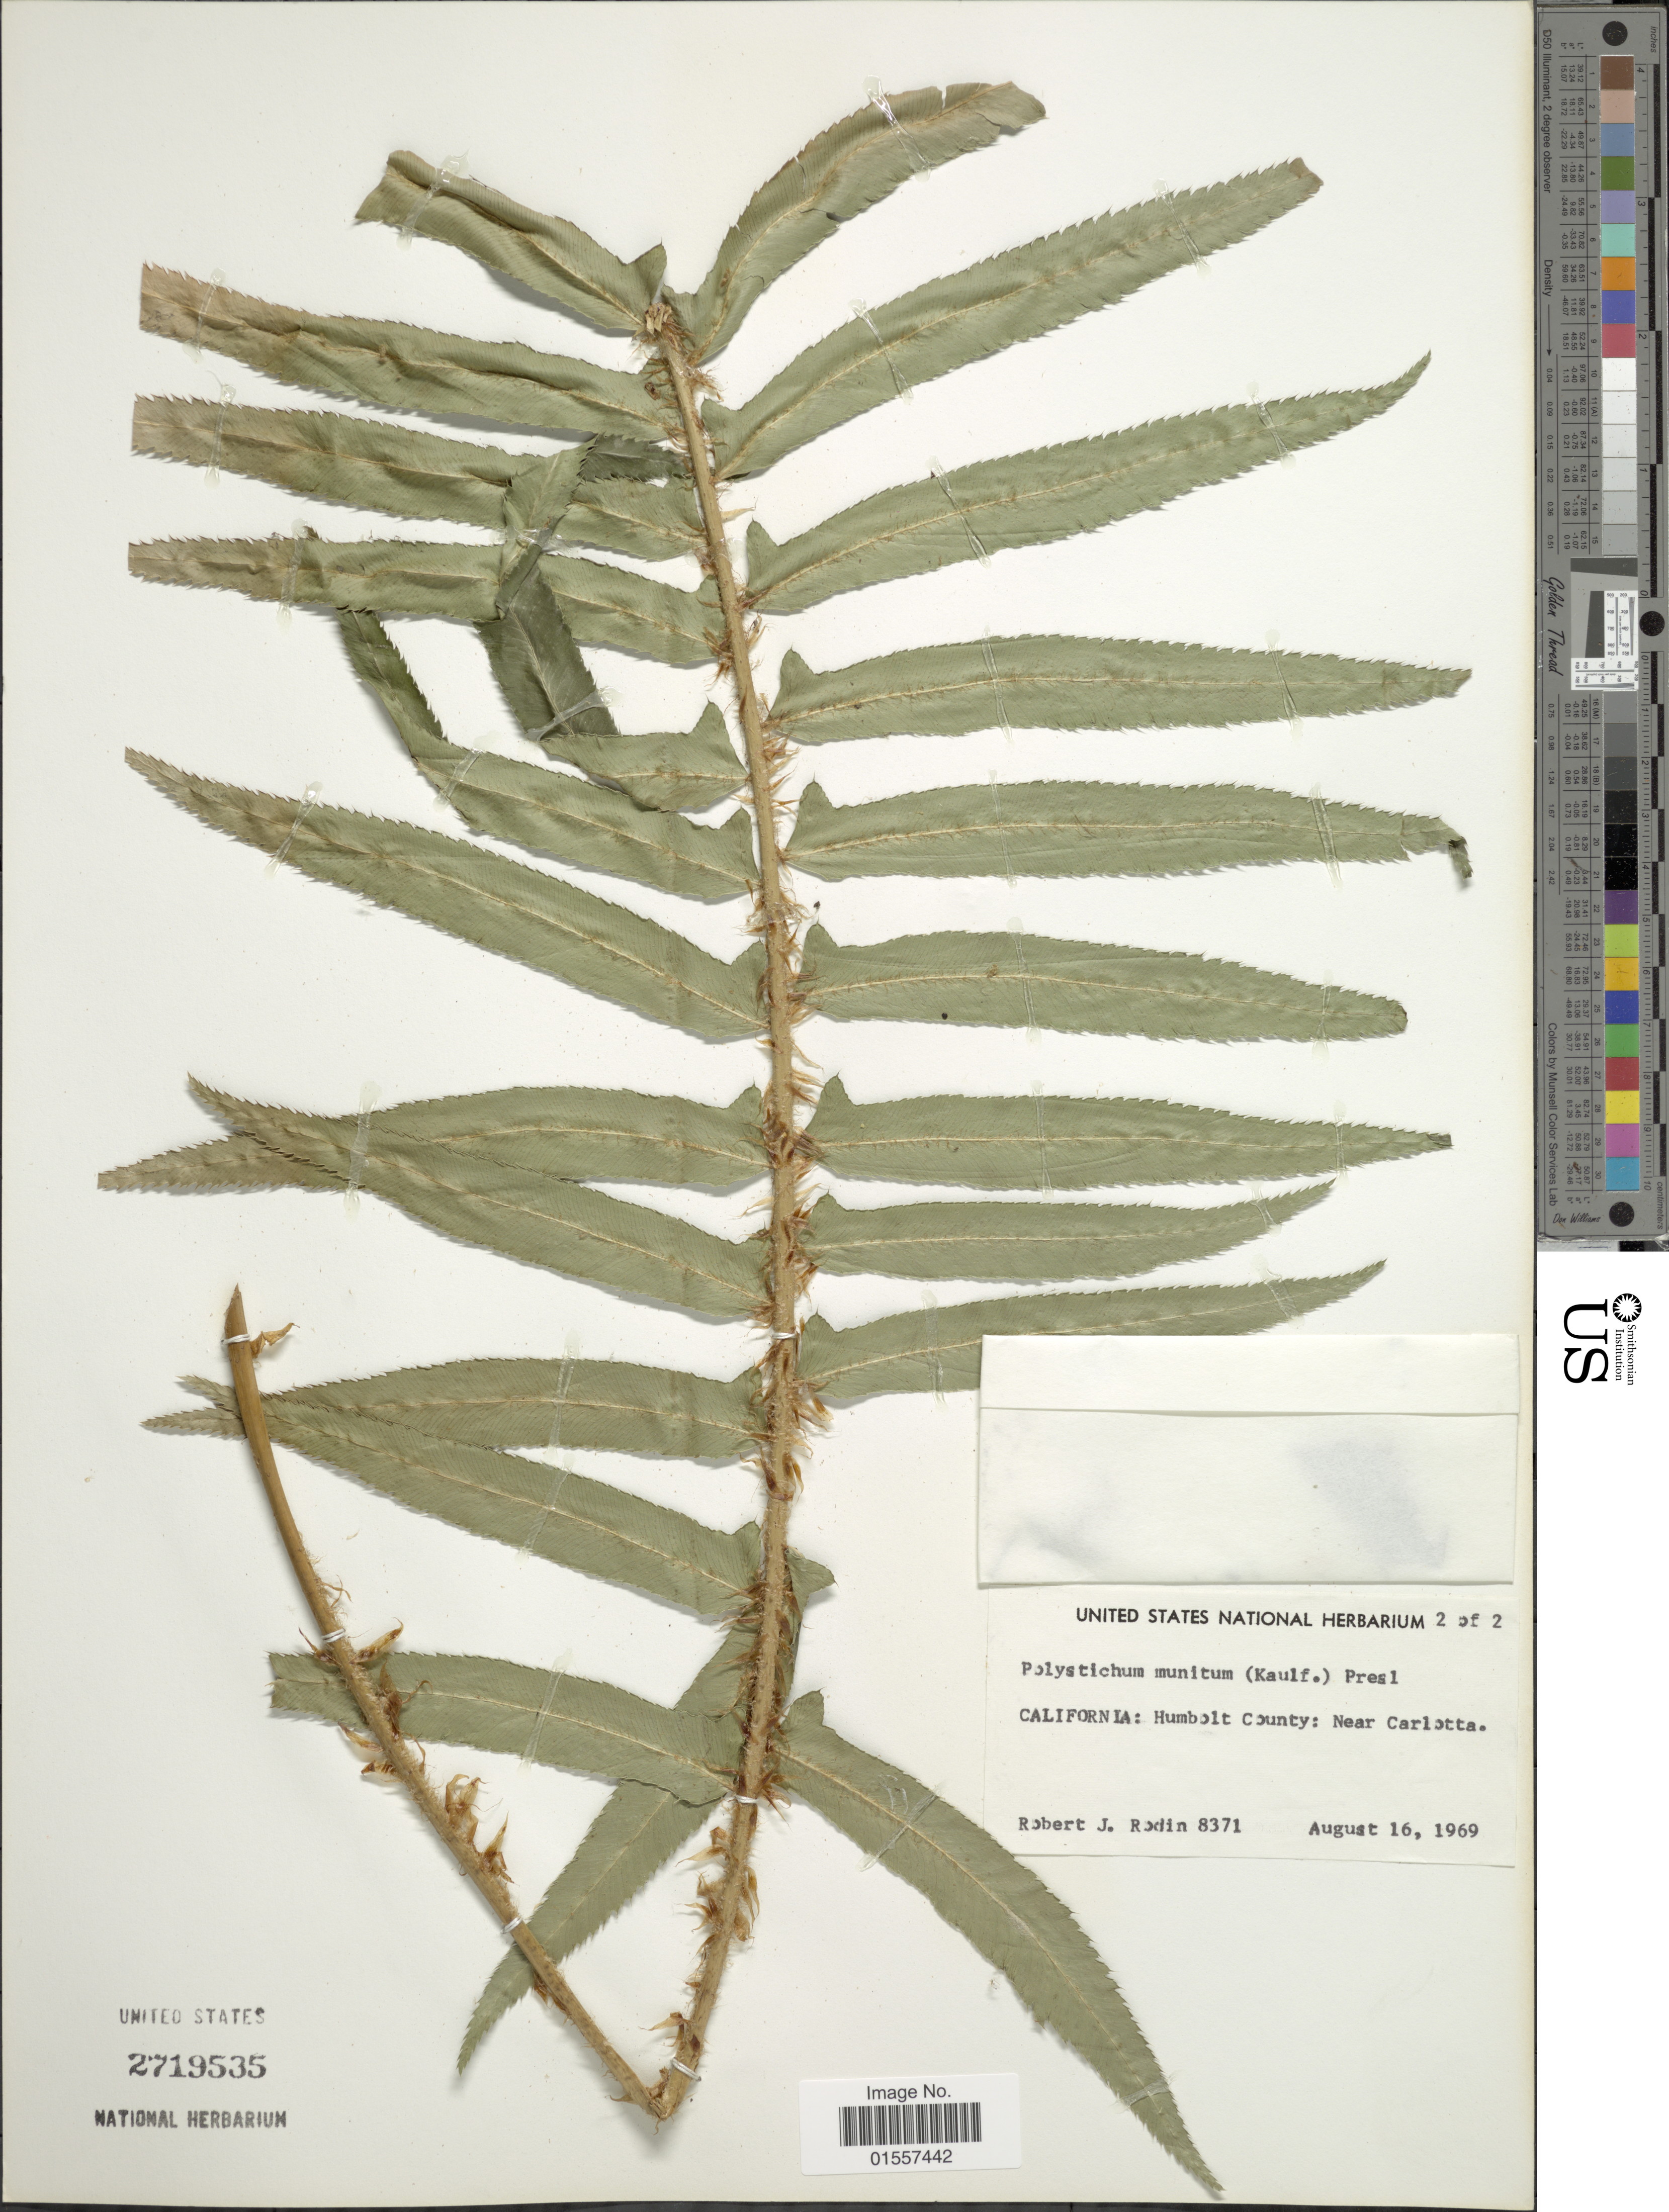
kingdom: Plantae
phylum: Tracheophyta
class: Polypodiopsida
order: Polypodiales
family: Dryopteridaceae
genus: Polystichum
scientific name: Polystichum munitum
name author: (Kaulf.) C. Presl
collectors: R. J. Rodin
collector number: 8371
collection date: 1969-08-16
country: United States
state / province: California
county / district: Humboldt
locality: California, near Carlotta, Humbolt County: near Carlotta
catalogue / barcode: US 2719535